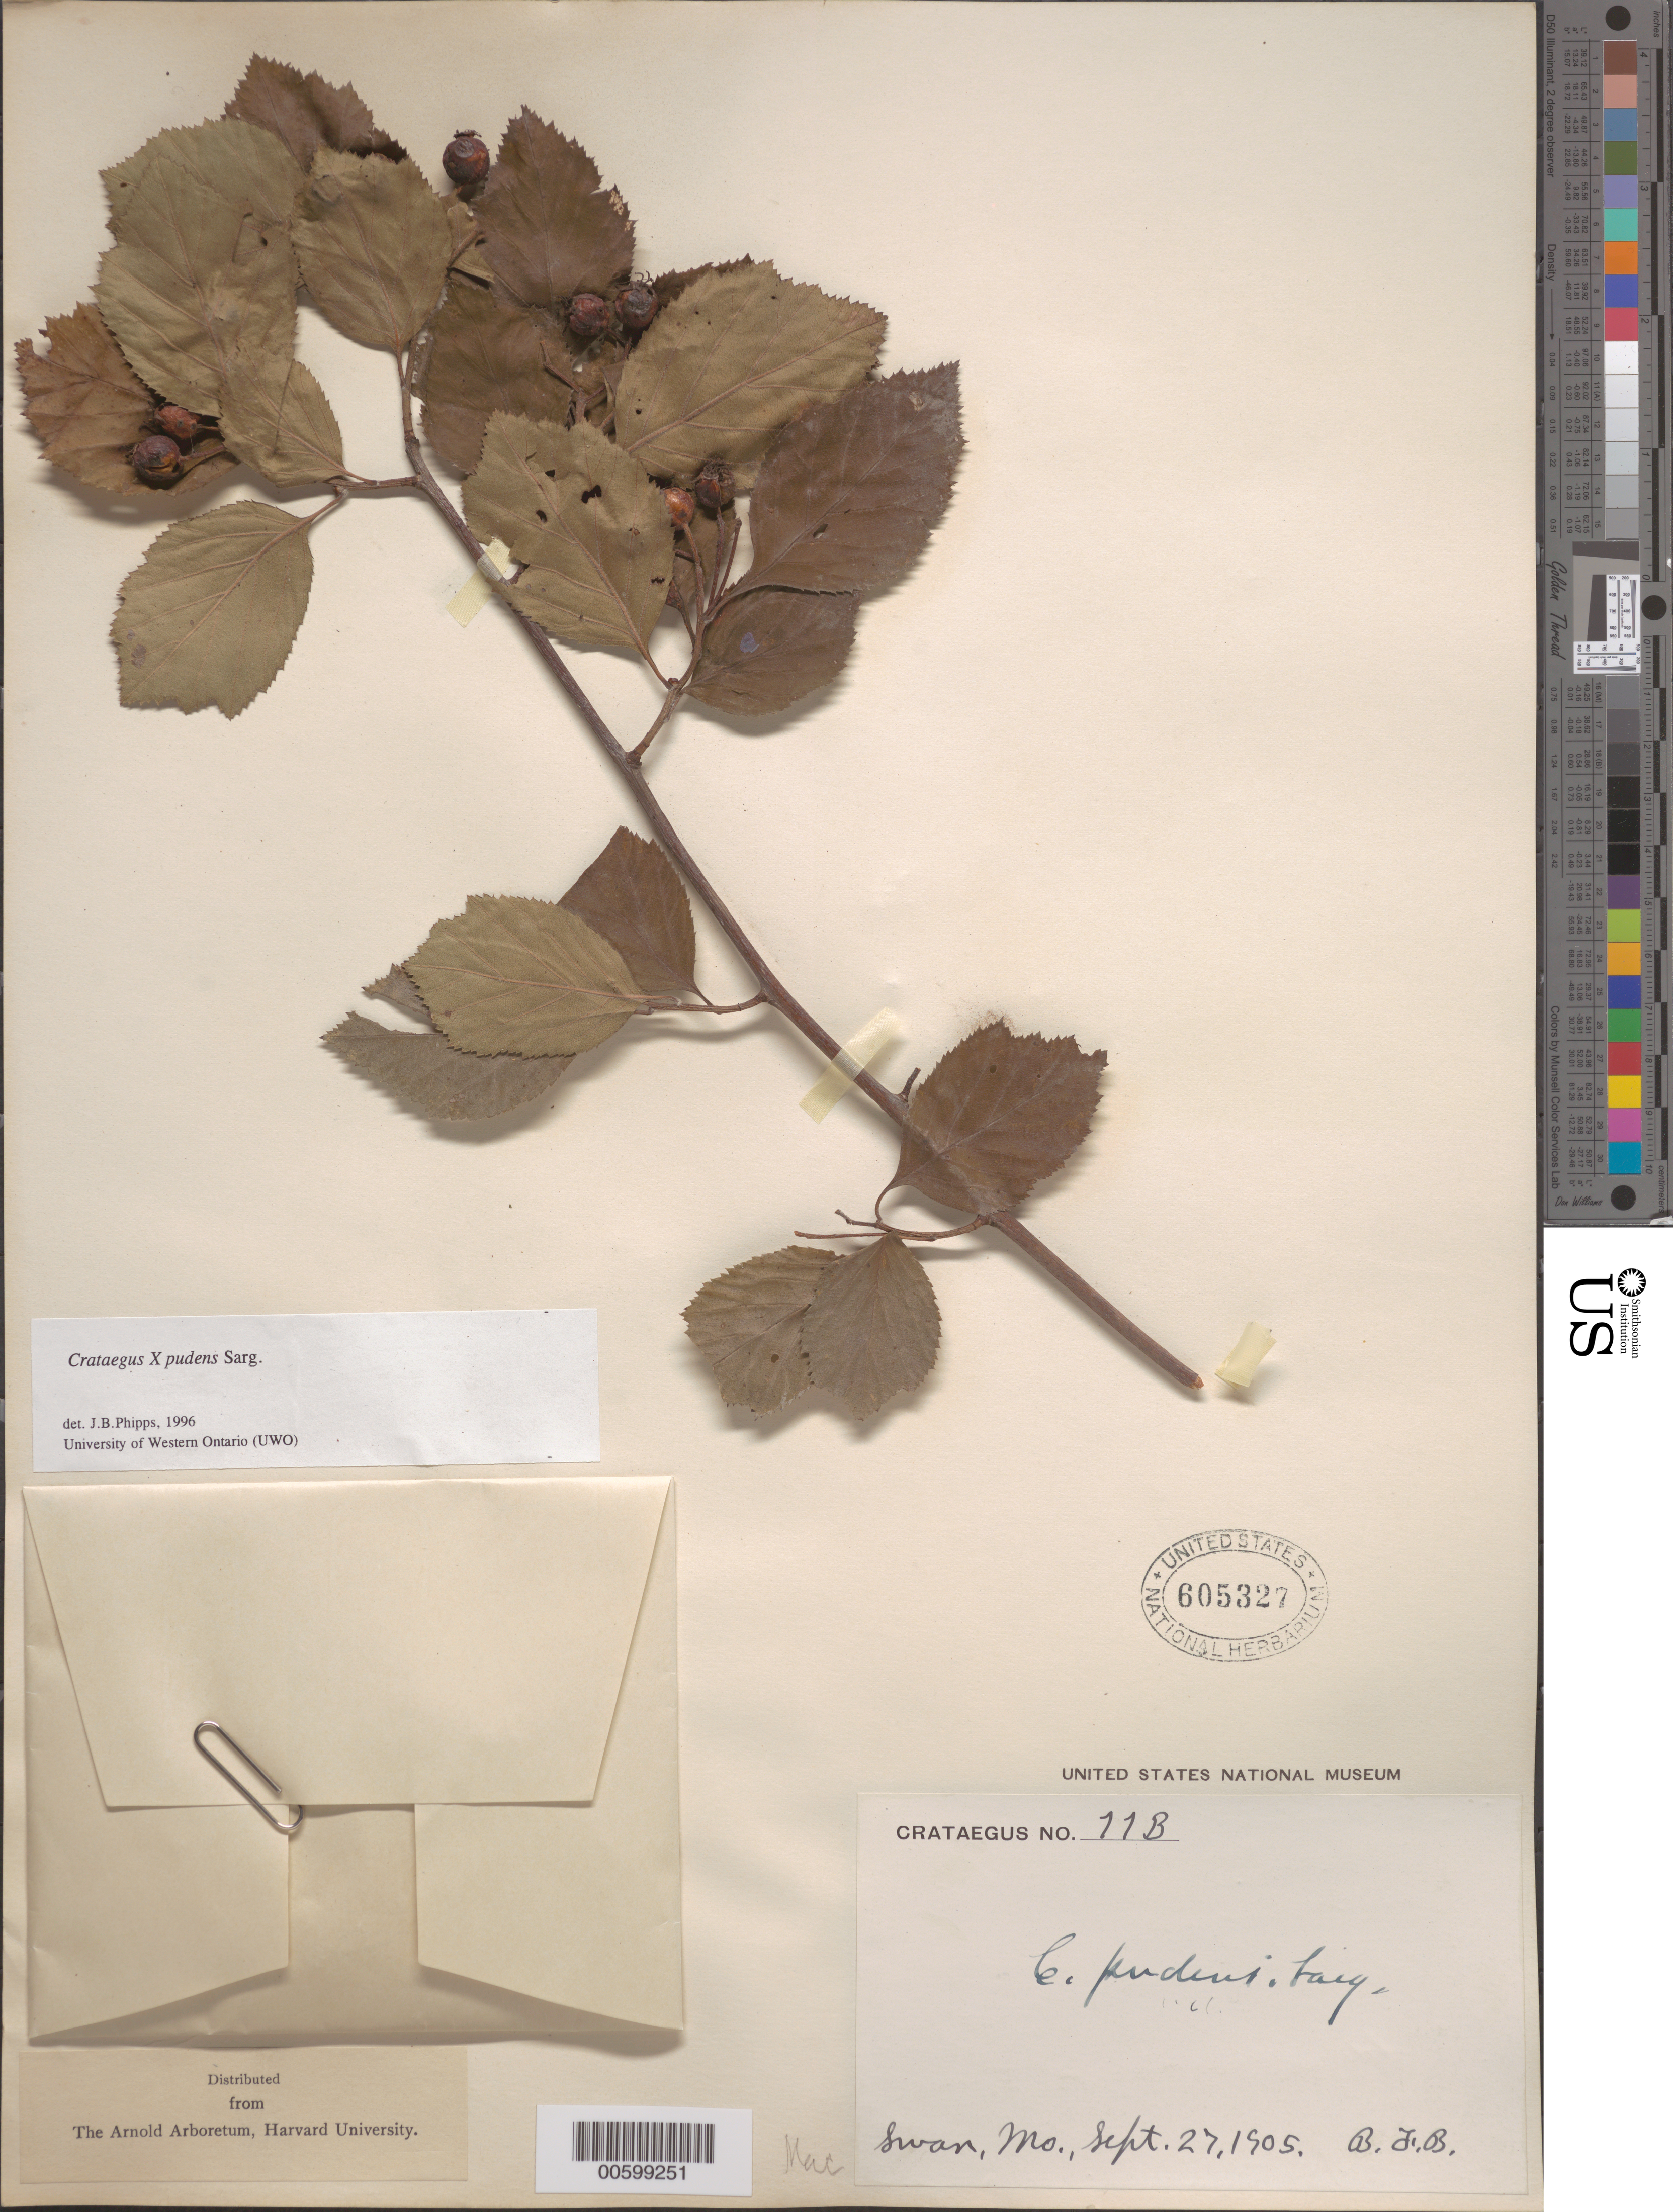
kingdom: Plantae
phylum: Tracheophyta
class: Magnoliopsida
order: Rosales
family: Rosaceae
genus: Crataegus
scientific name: Crataegus x pudens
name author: Sarg.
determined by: Phipps, James B., (UWO), University of Western Ontario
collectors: B. F. Bush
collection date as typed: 27 Sep 1905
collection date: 1905-09-27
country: United States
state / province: Missouri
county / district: Taney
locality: Swan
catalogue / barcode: US 605327